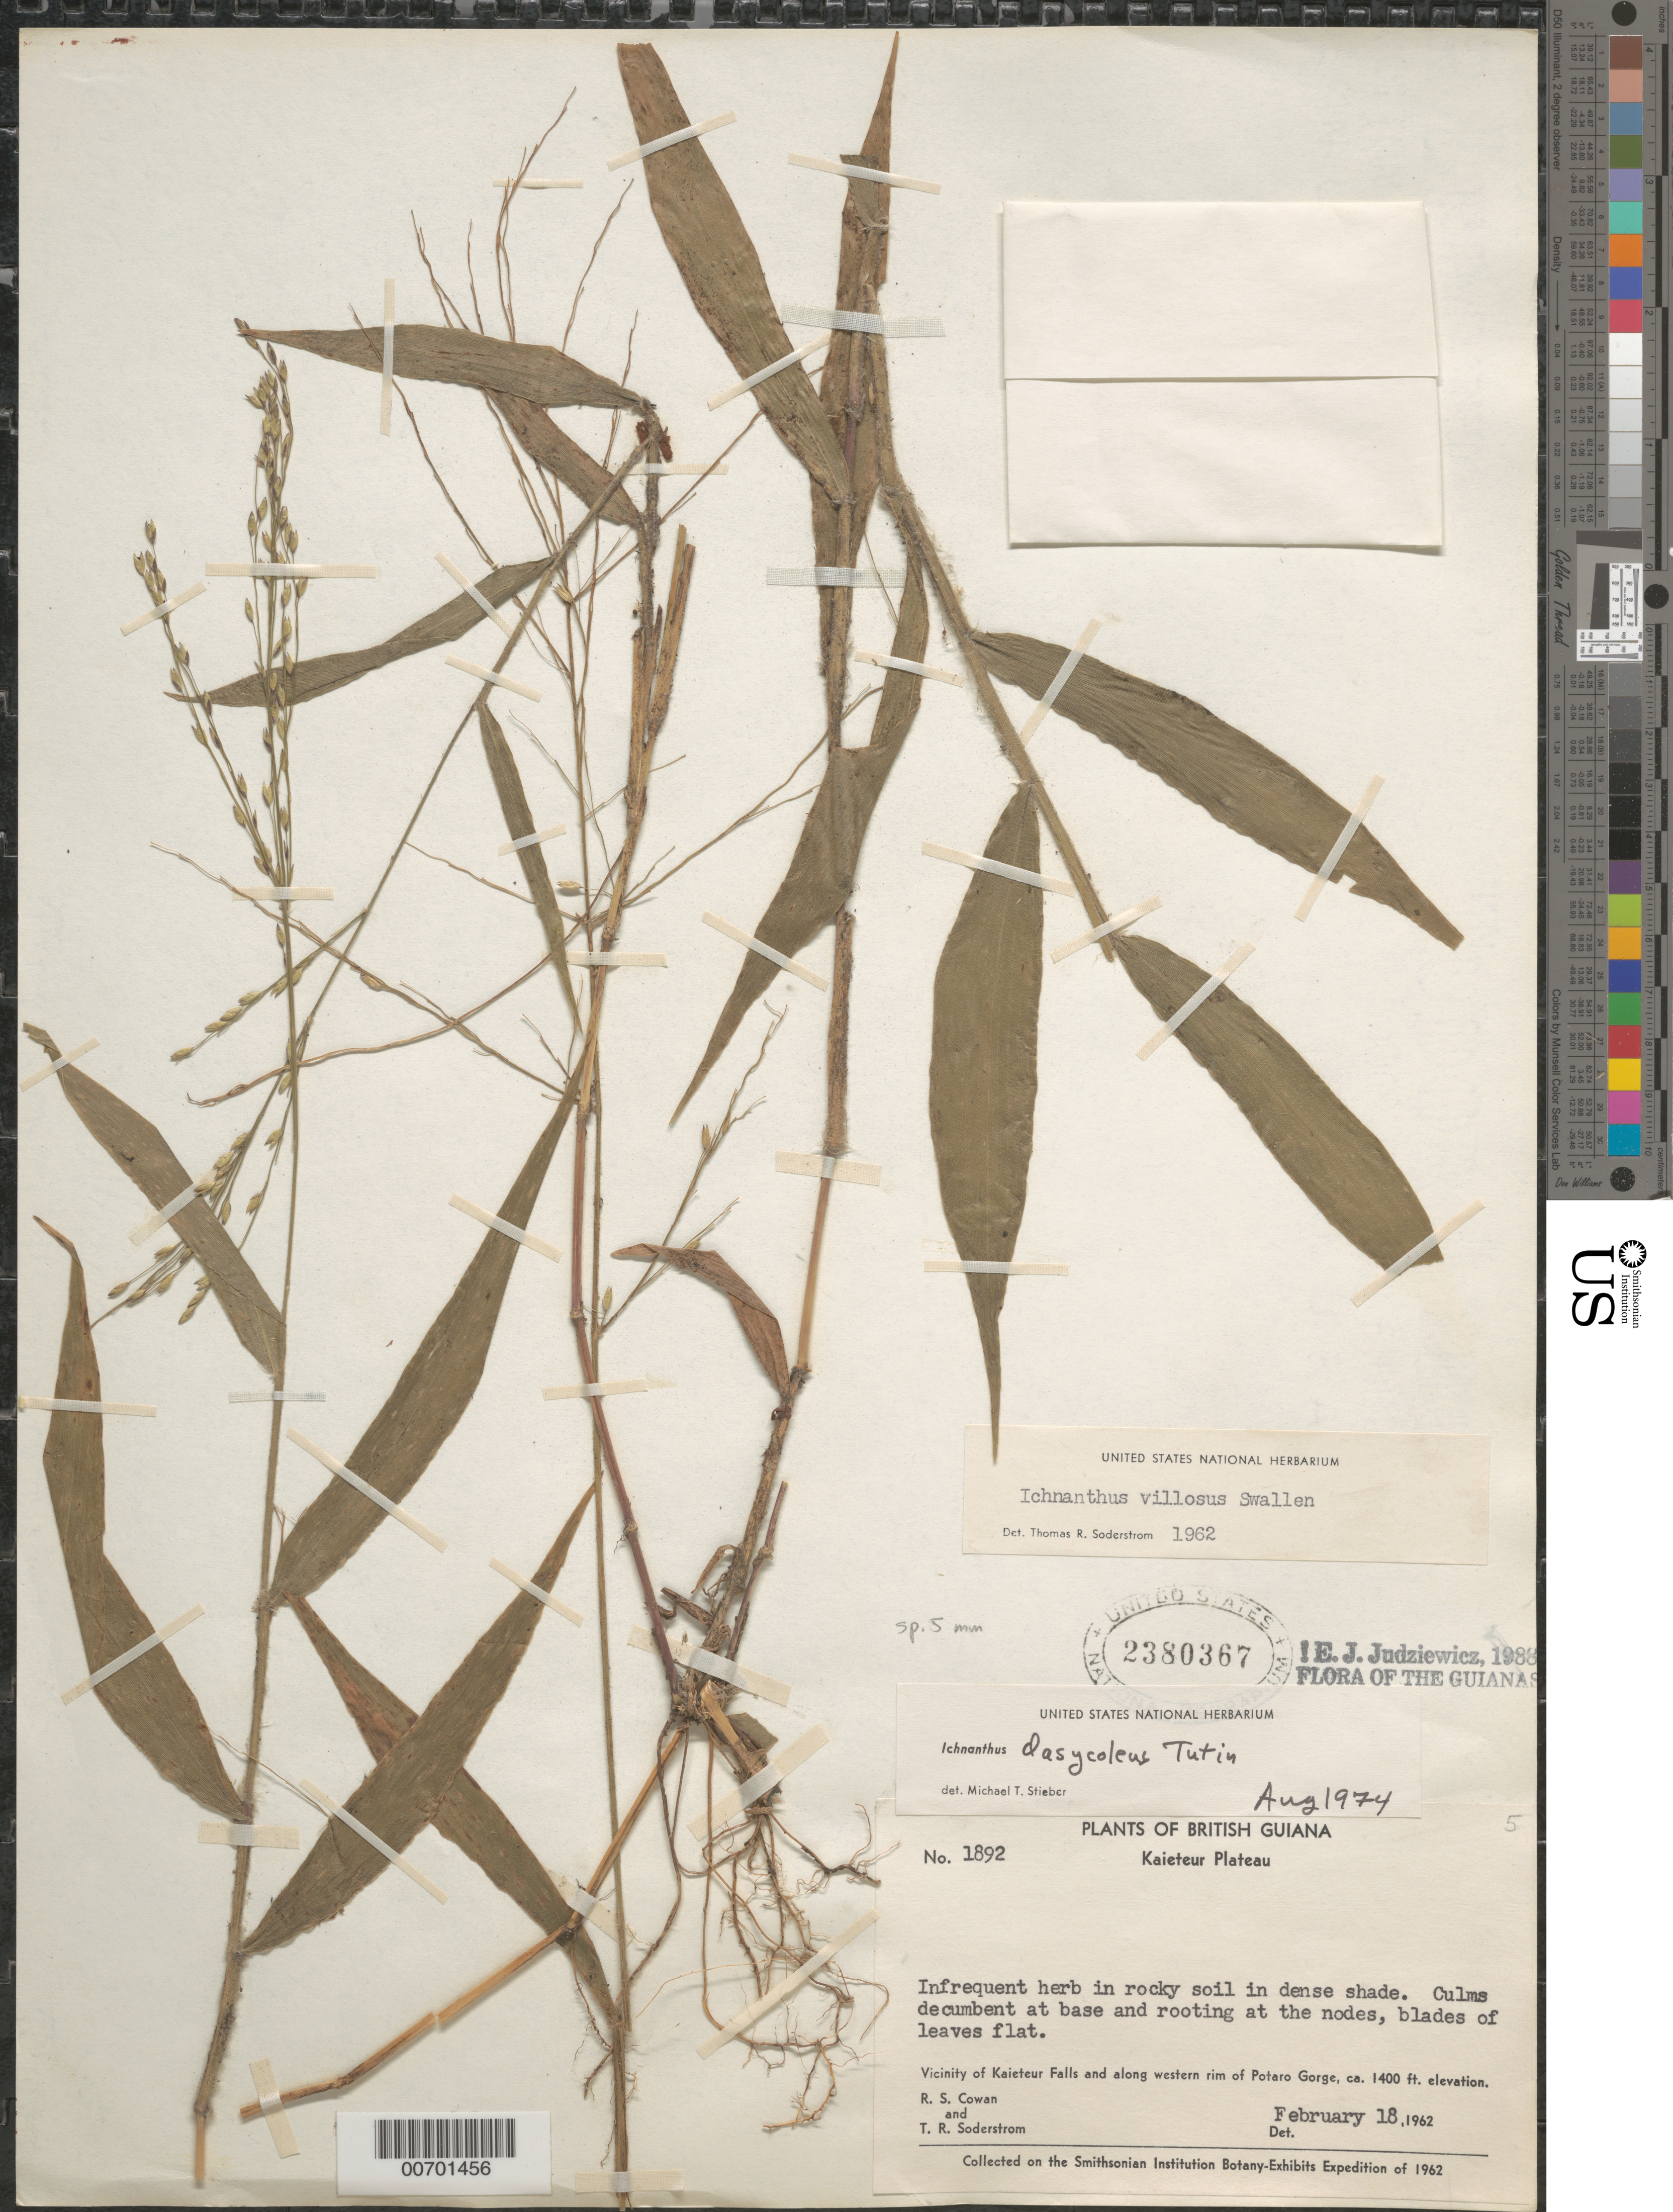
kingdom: Plantae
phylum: Tracheophyta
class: Liliopsida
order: Poales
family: Poaceae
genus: Ichnanthus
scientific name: Ichnanthus dasycoleus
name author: Tutin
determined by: Stieber, M. T.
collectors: R. S. Cowan & T. R. Soderstrom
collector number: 1892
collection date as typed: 18-Feb-62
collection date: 1962-02-18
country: Guyana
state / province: Potaro-Siparuni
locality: Kaieteur Plateau, vicinity of Kaieteur Falls and western rim of Potaro Gorge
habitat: In rocky soil in dense shade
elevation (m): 427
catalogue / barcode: US 2380367